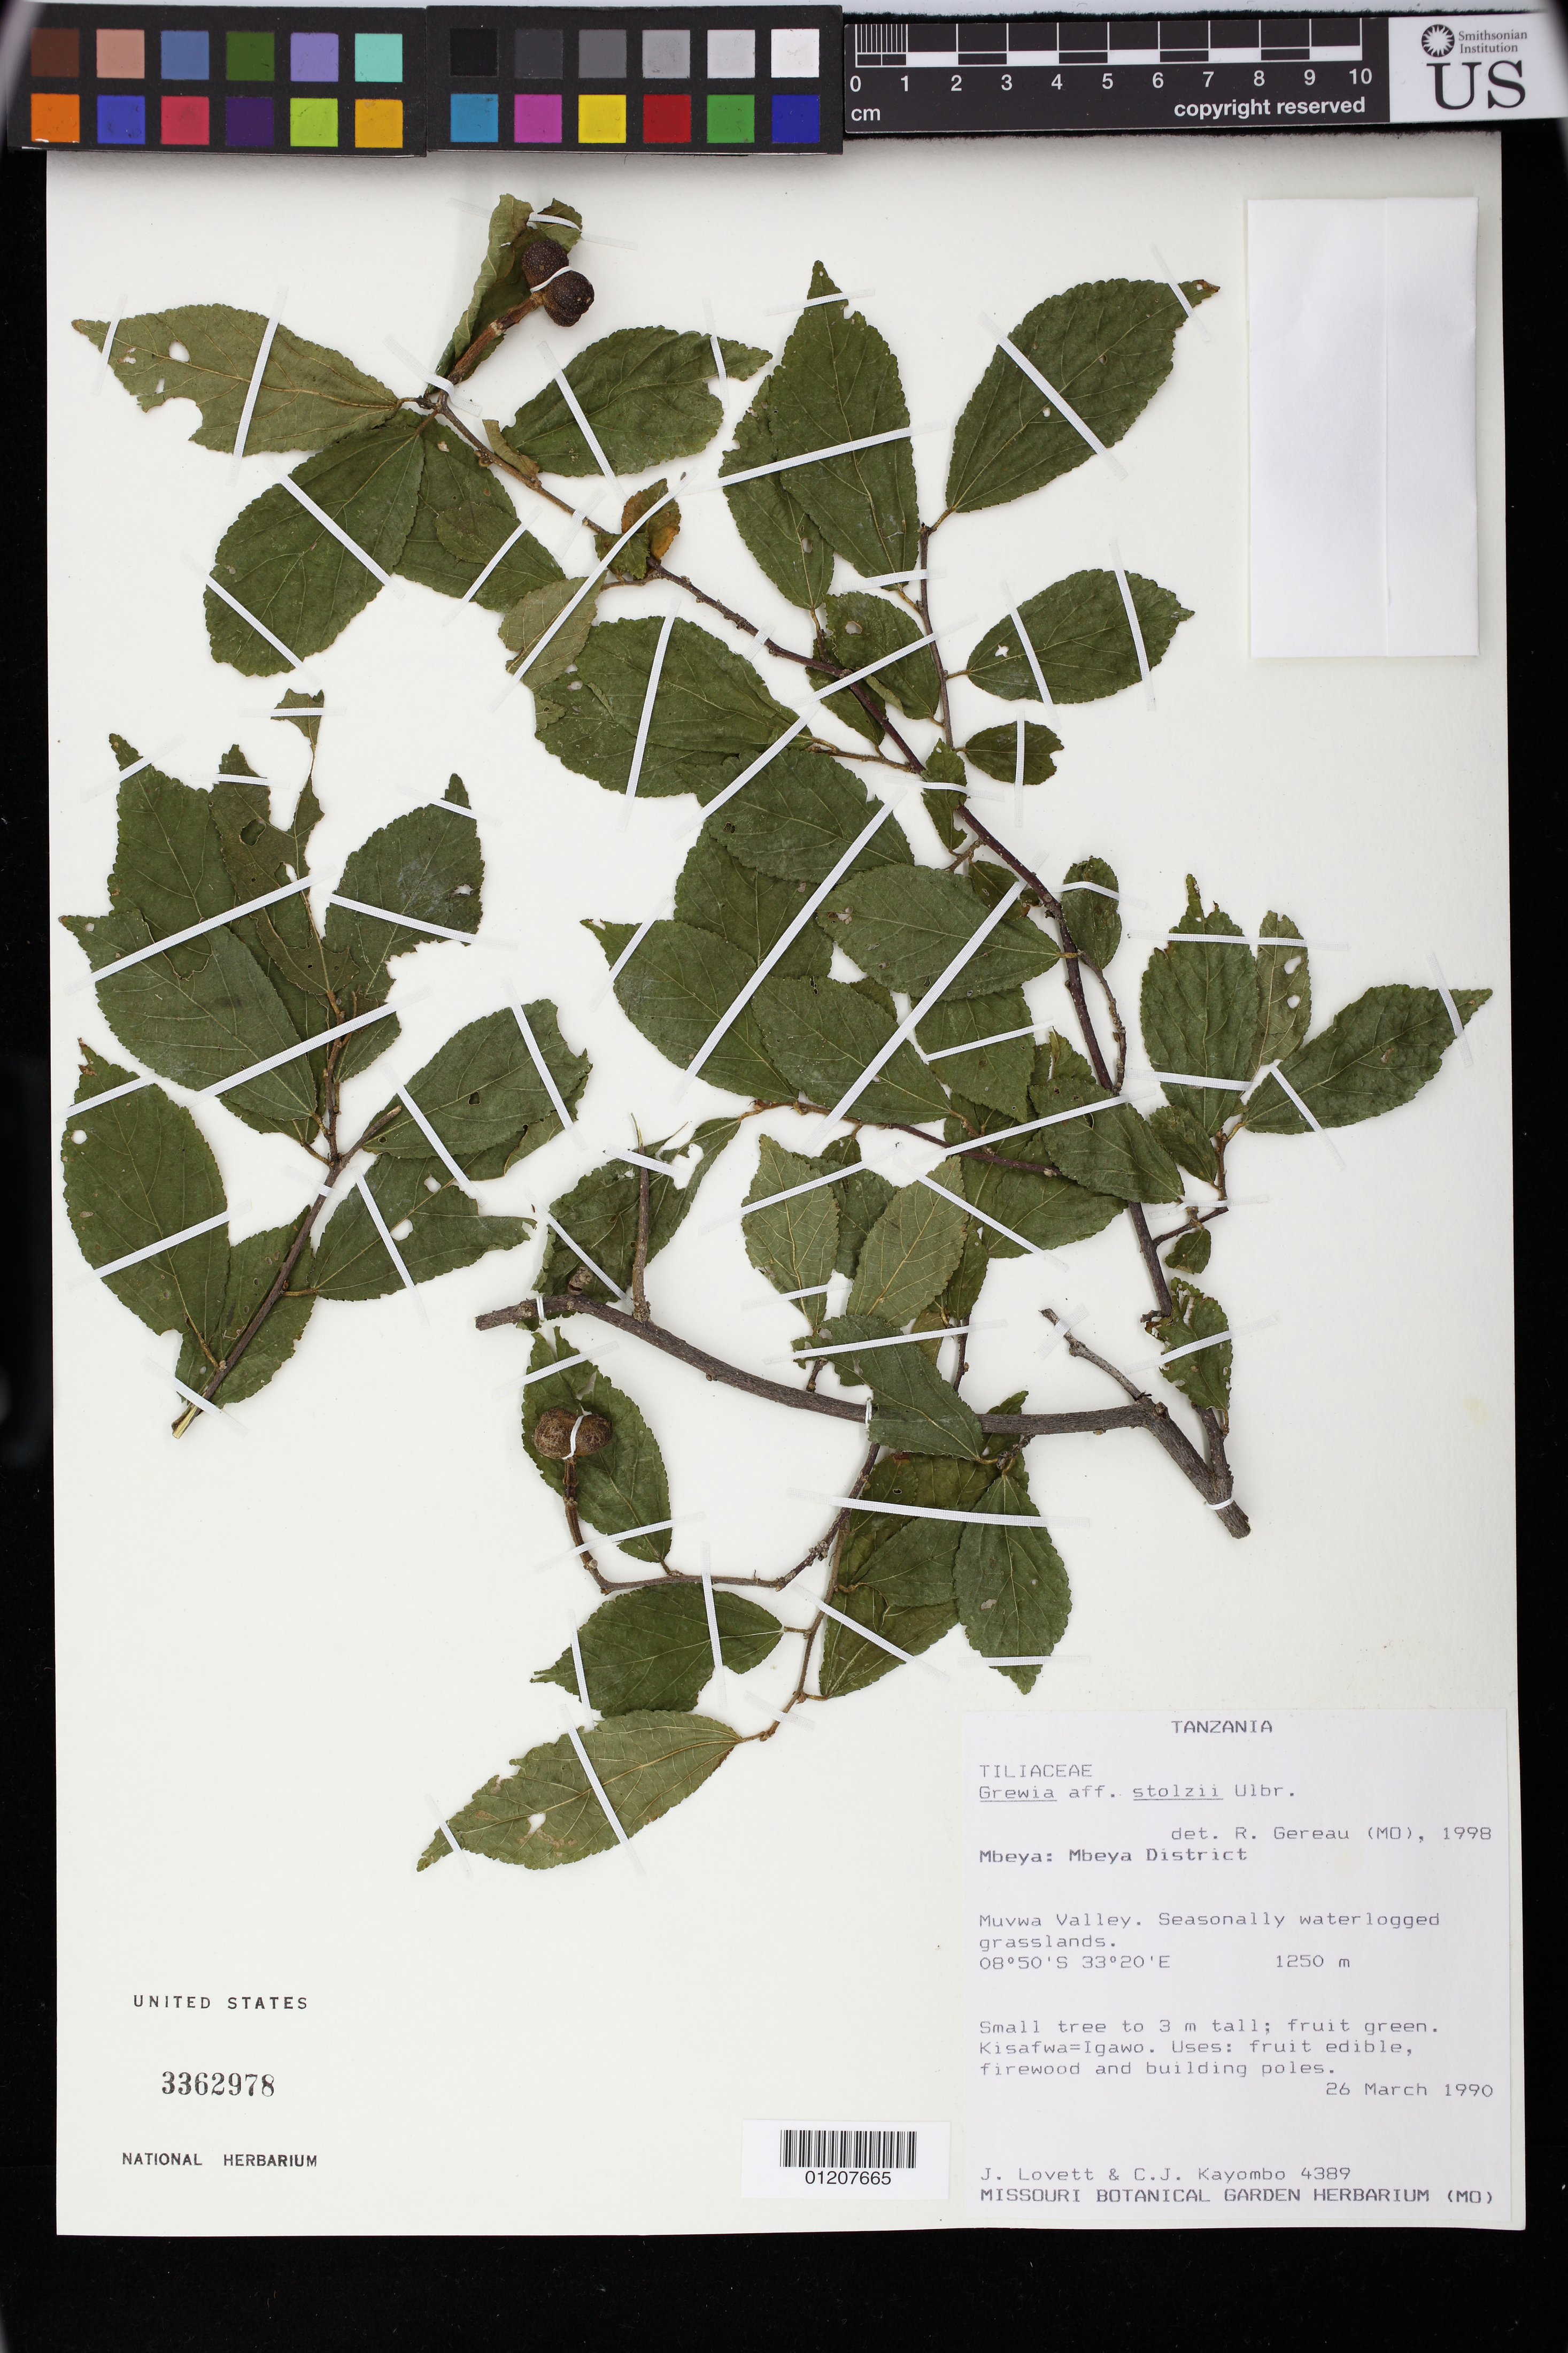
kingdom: Plantae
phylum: Tracheophyta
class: Magnoliopsida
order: Malvales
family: Malvaceae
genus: Grewia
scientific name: Grewia stolzii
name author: Ulbr.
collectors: J. Lovett & C. J. Kayombo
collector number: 4389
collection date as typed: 26 Mar 1990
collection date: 1990-03-26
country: Tanzania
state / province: Mbeya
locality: Mbeya: Mbeya District. Muvwa Valley. Seasonally waterlogged grasslands.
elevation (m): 1250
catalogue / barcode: US 3362978